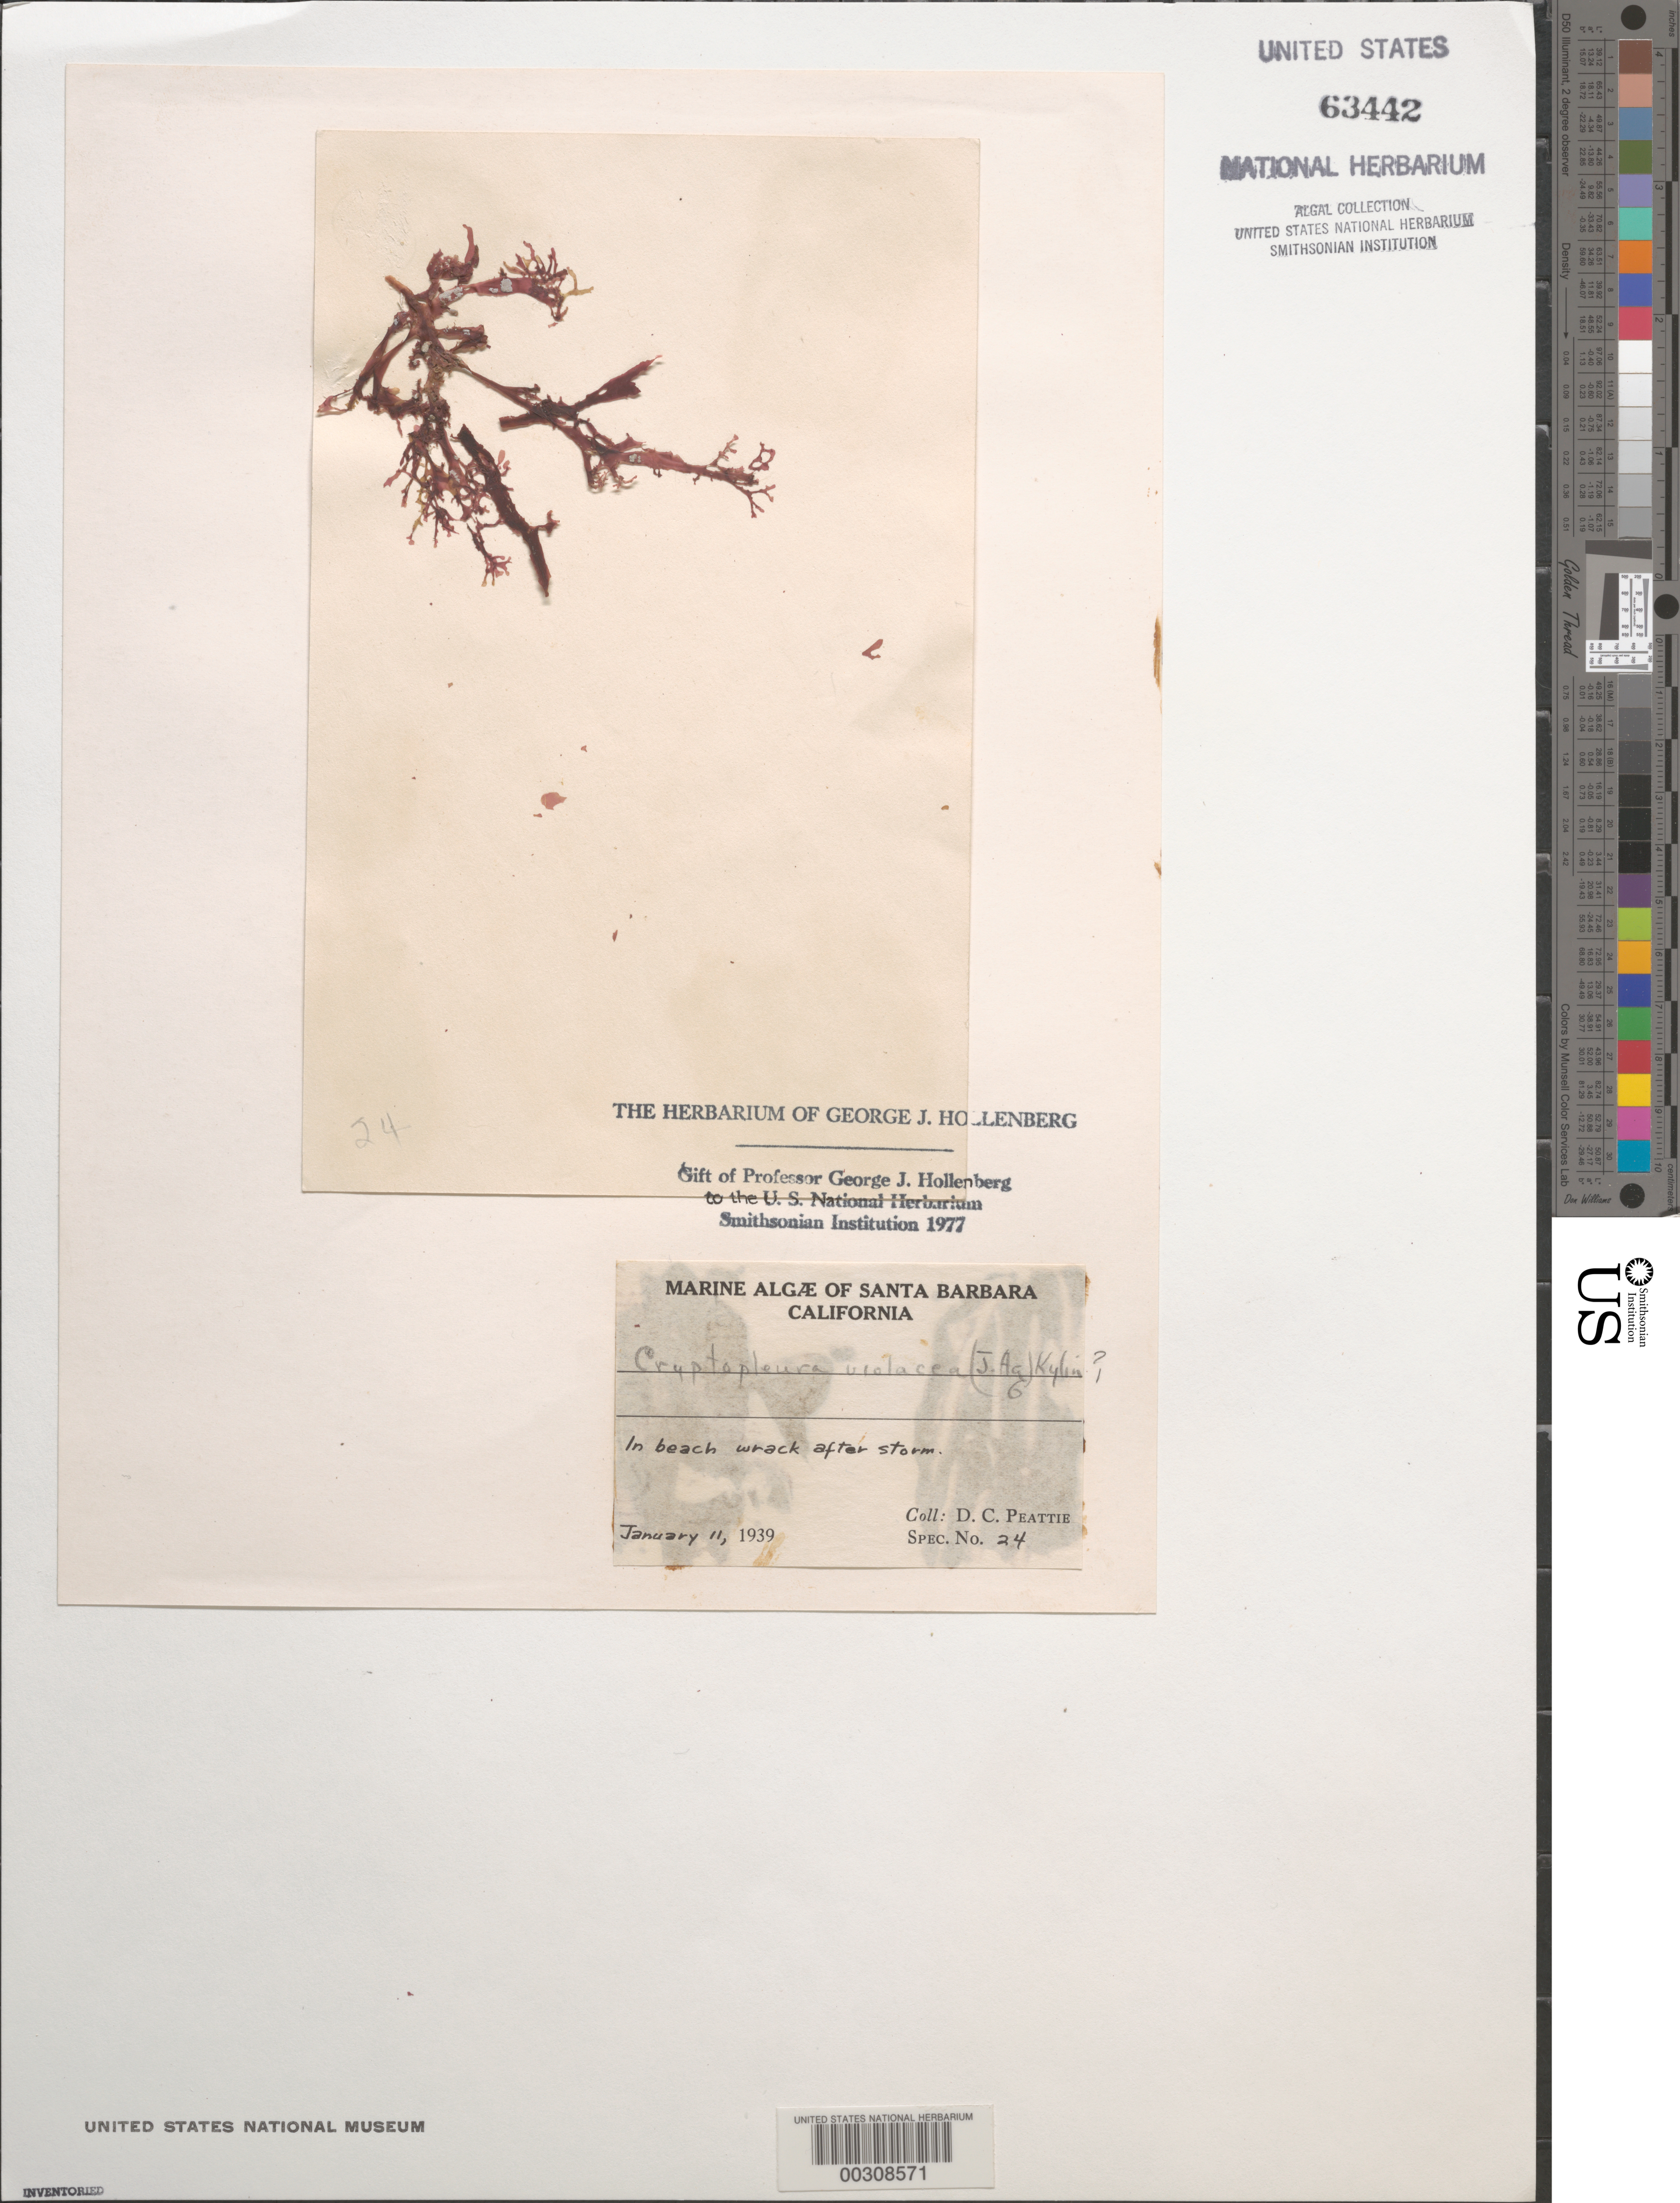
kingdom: Plantae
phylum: Rhodophyta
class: Florideophyceae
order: Ceramiales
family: Delesseriaceae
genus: Cryptopleura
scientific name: Cryptopleura violacea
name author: (J. Ag.) Kylin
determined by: Hollenberg, George J.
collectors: D. Peattie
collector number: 24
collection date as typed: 11 Jan 1939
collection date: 1939-01-11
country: United States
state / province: California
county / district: Santa Barbara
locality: Santa Barbara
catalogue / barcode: US 63442